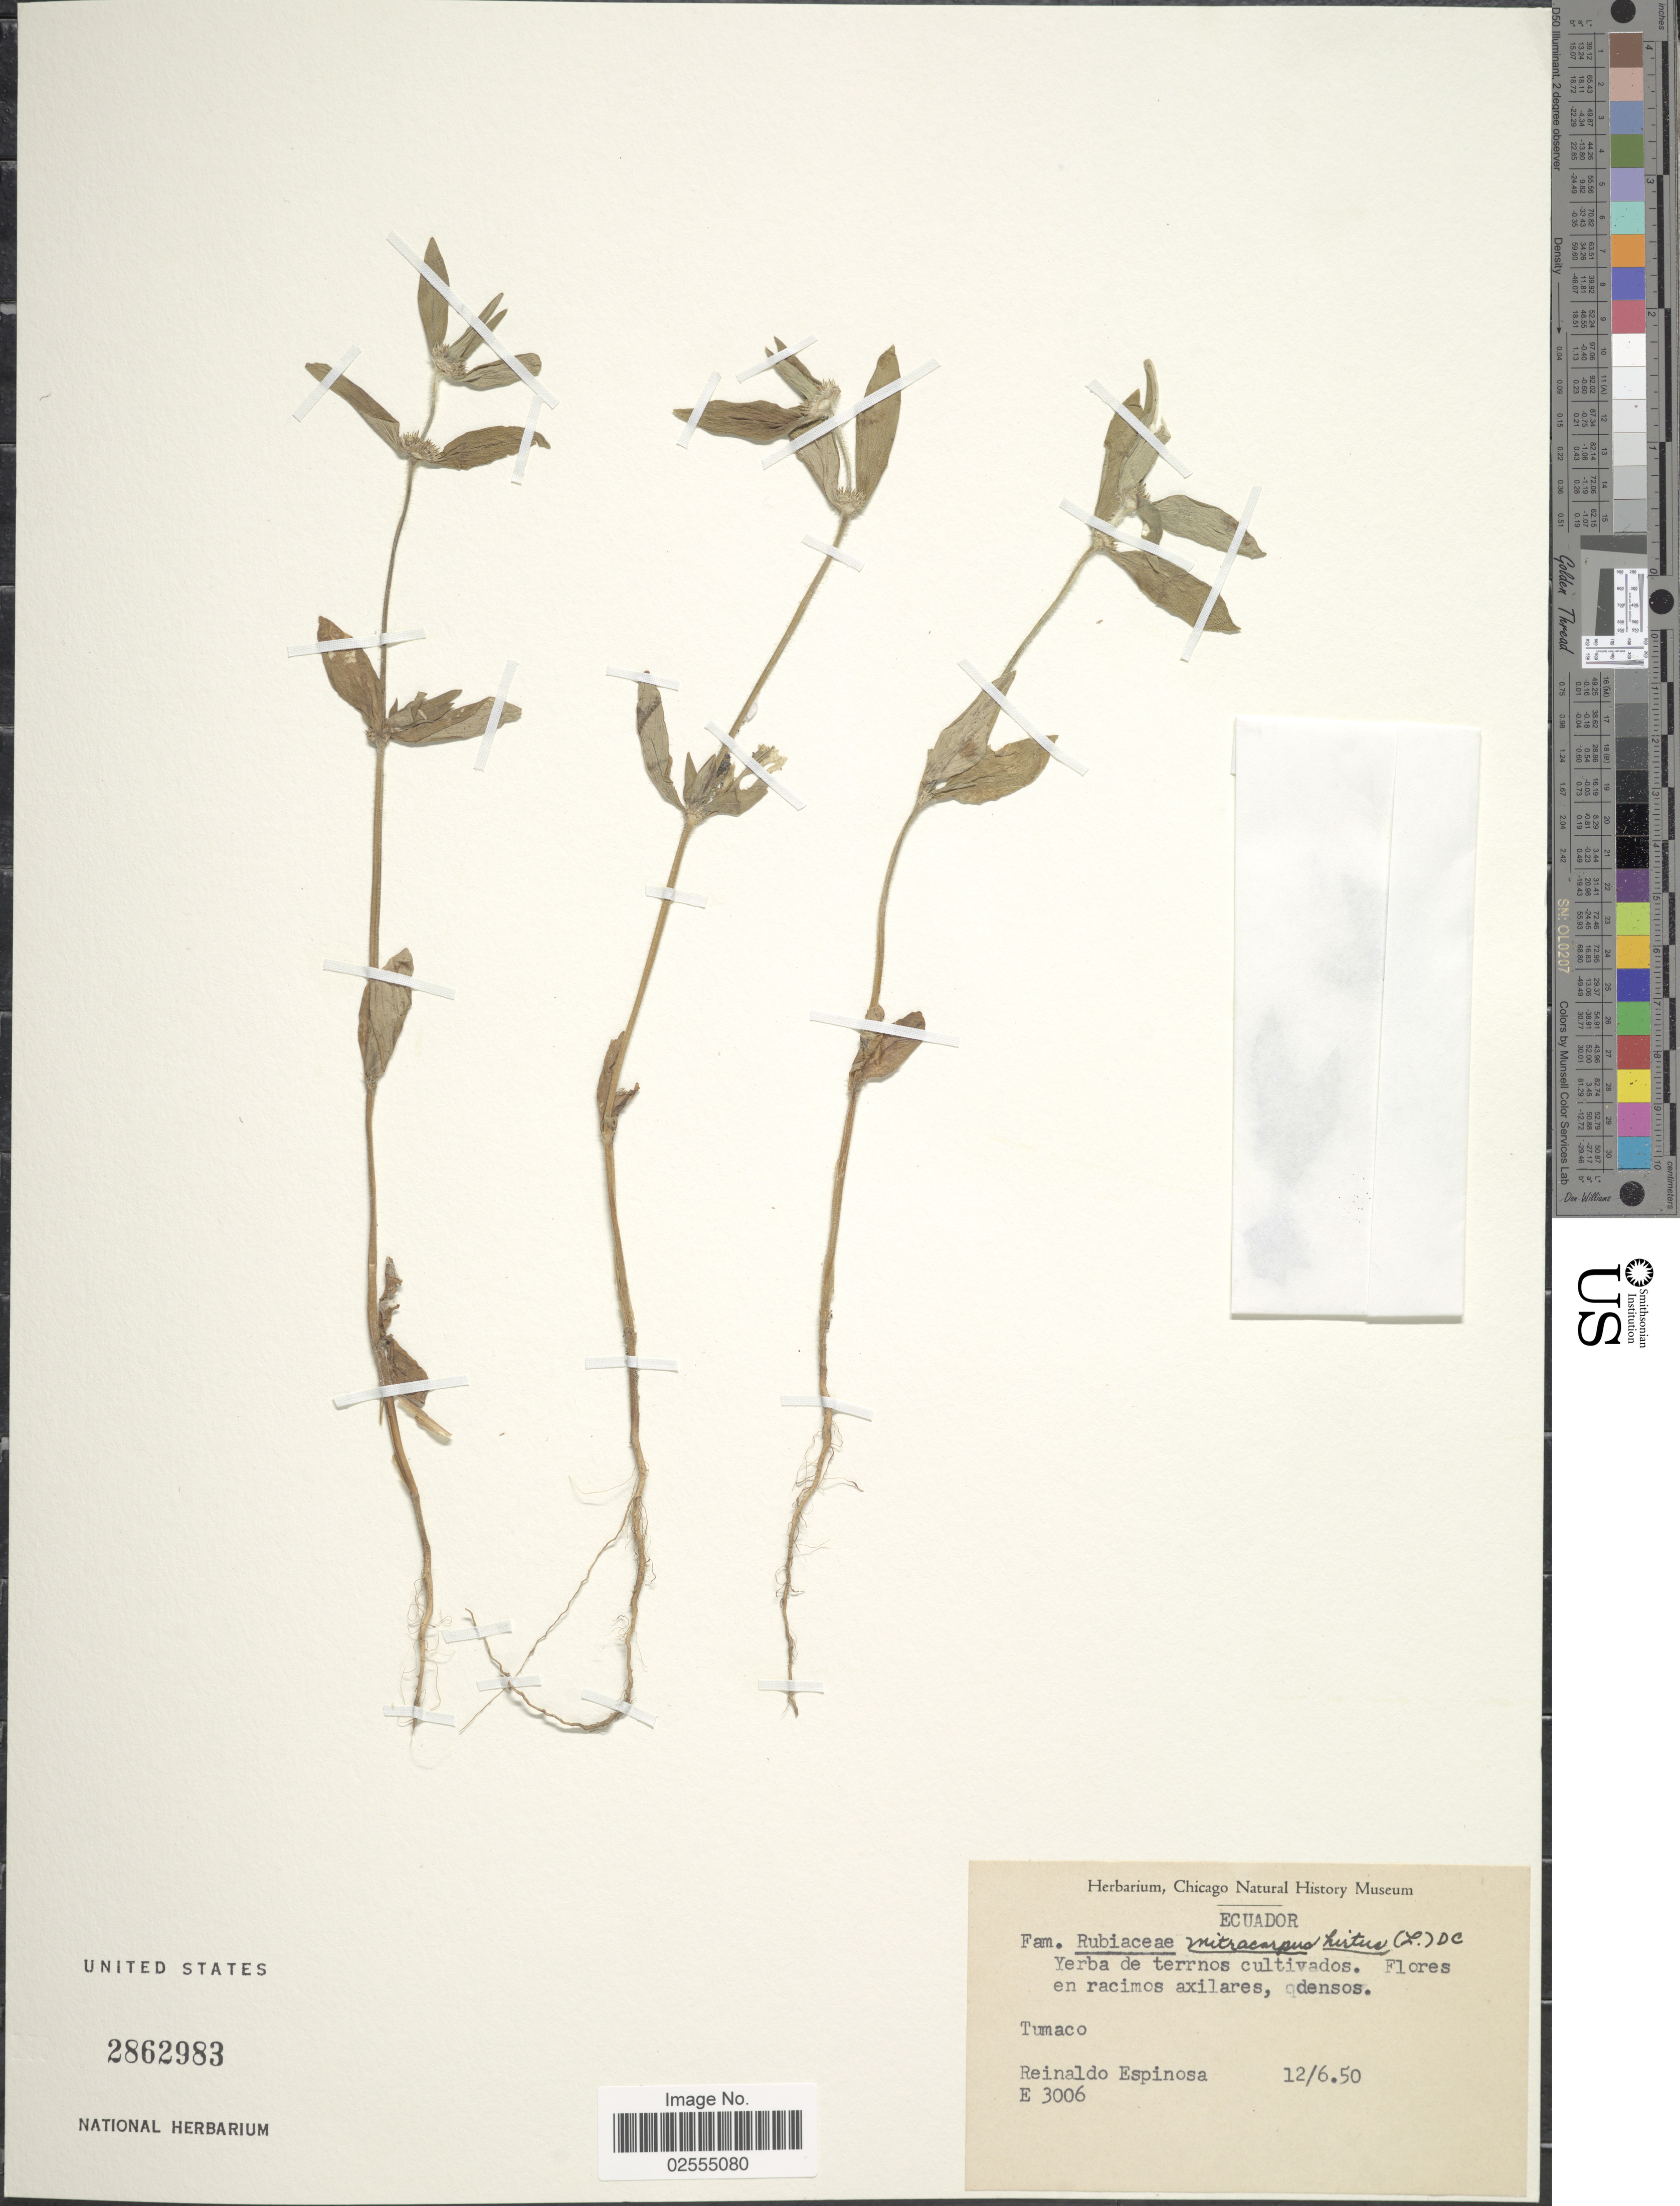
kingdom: Plantae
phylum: Tracheophyta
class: Magnoliopsida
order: Gentianales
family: Rubiaceae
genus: Mitracarpus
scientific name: Mitracarpus hirtus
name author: (L.) DC.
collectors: R. Espinosa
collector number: E 3006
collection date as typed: Transcribed d/m/y: 12/6/50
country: Ecuador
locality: Tumaco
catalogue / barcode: US 2862983